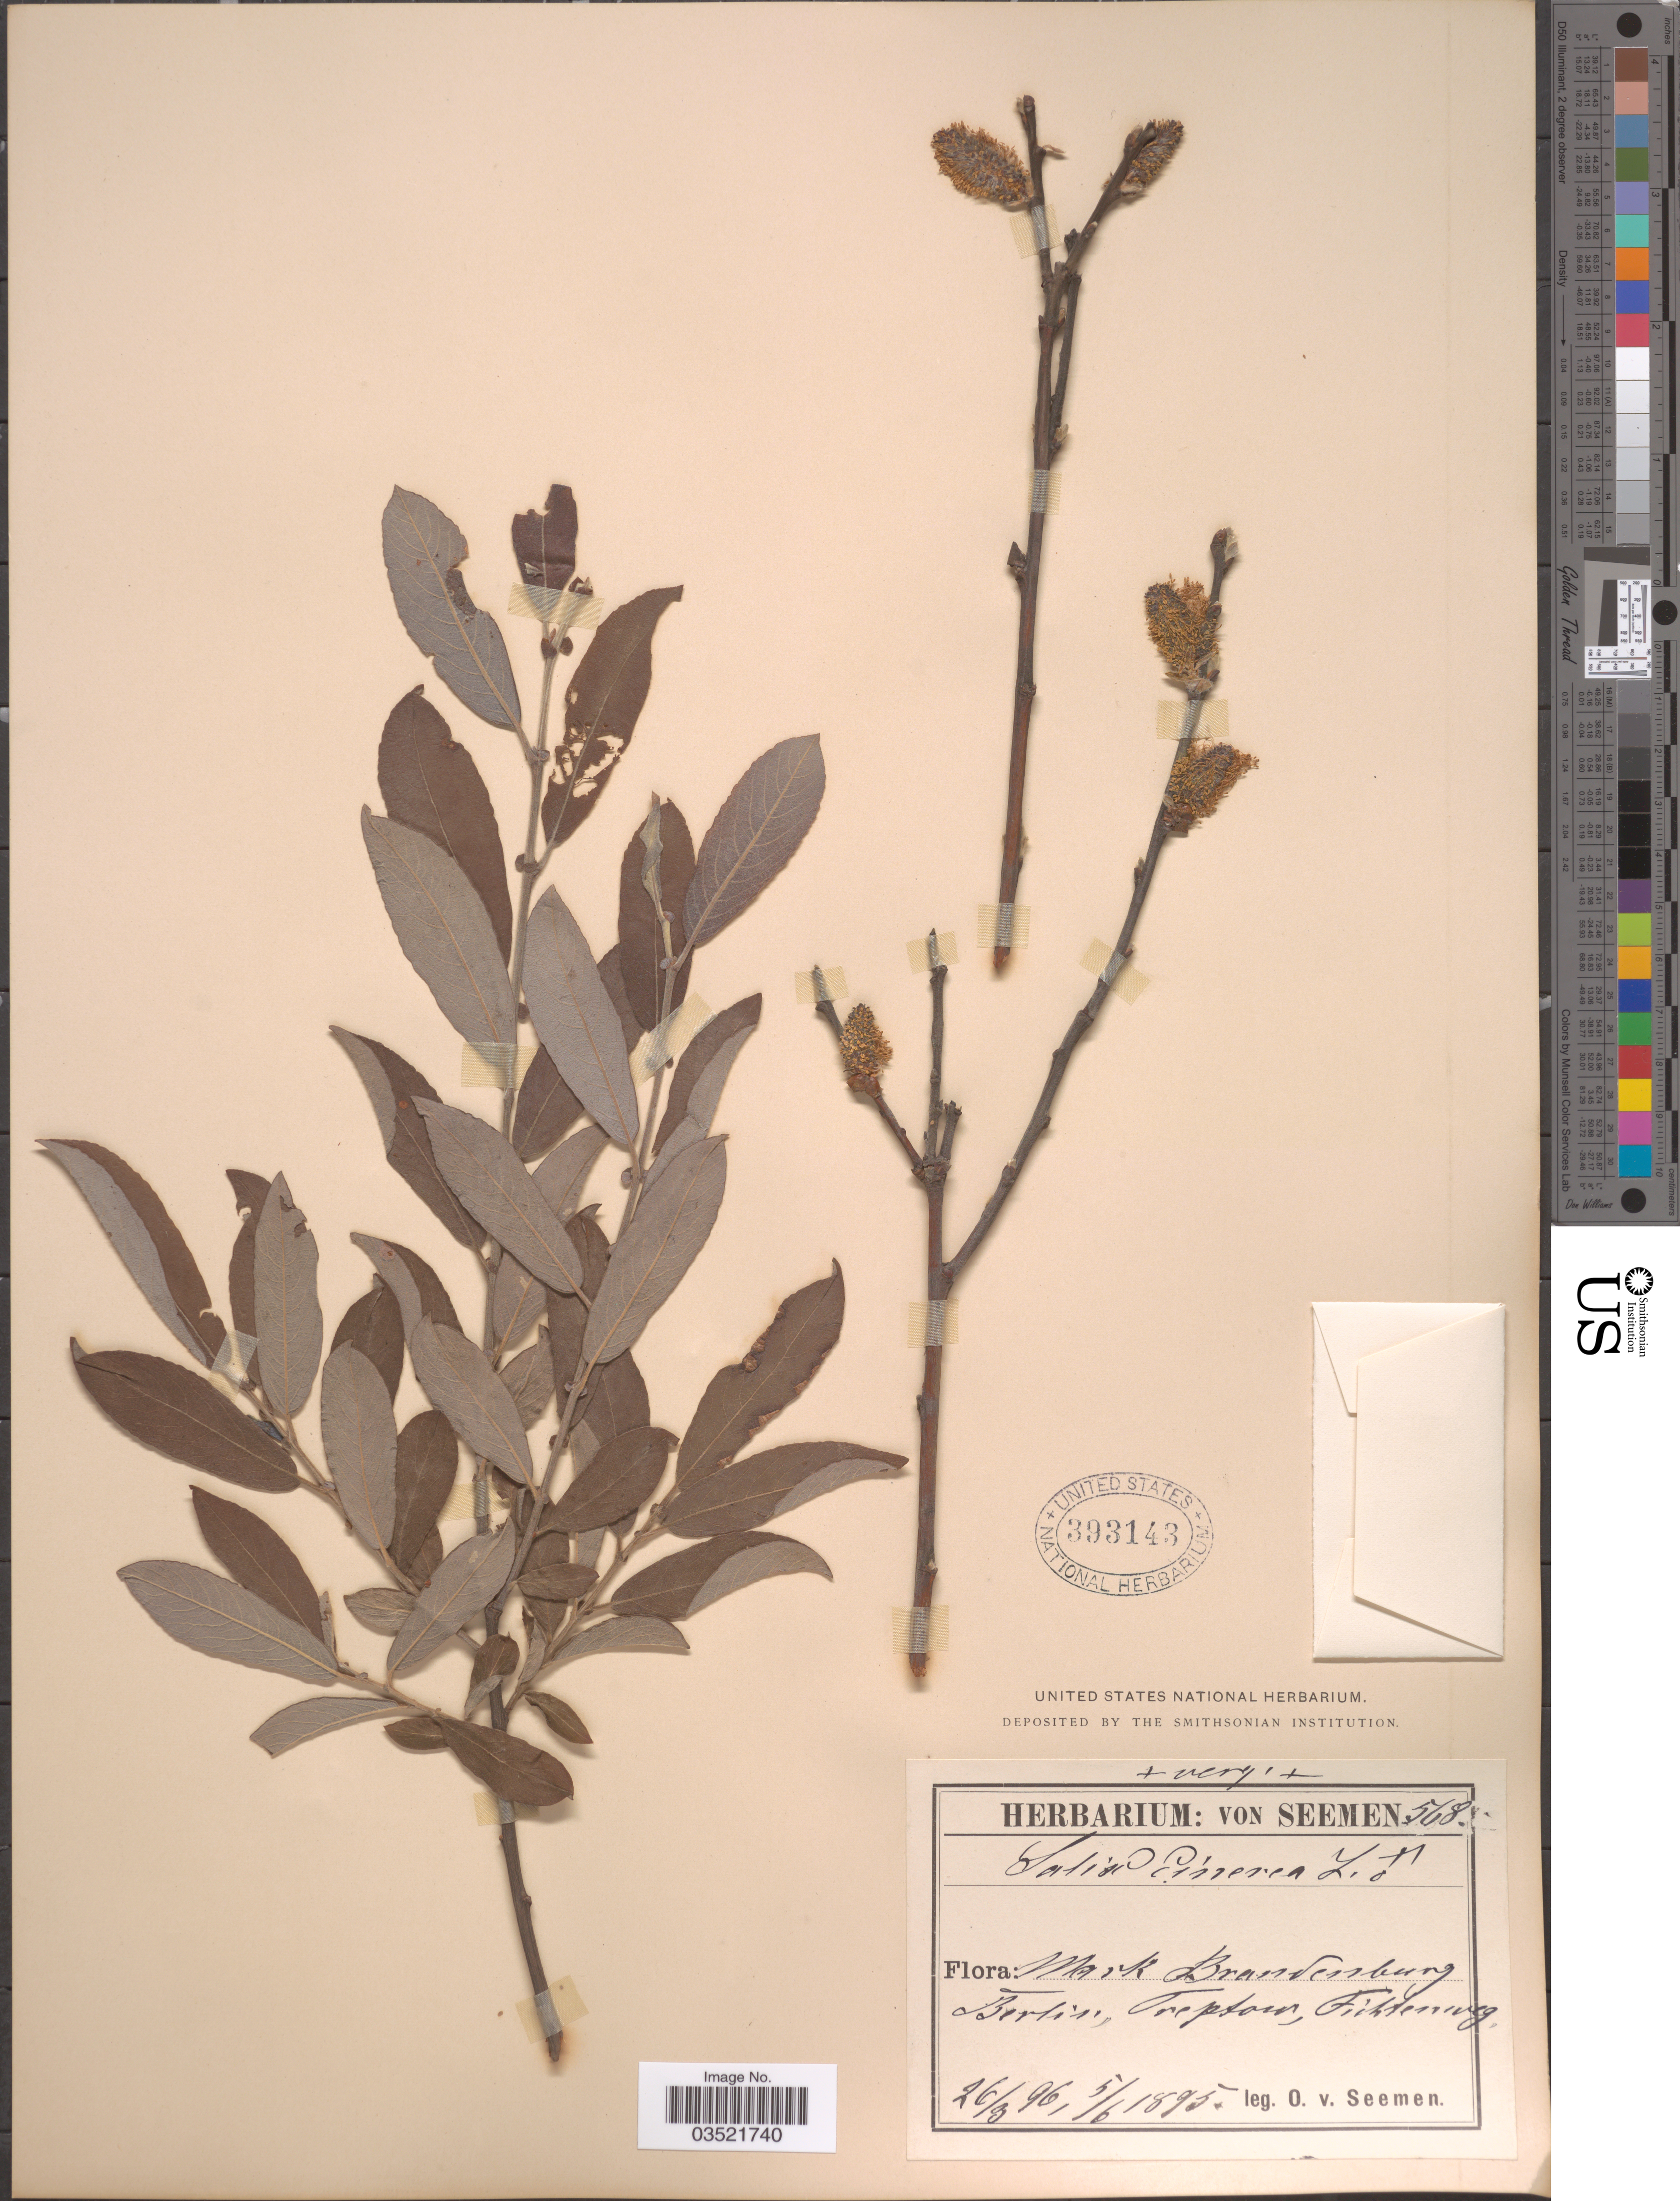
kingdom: Plantae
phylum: Tracheophyta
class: Magnoliopsida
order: Malpighiales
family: Salicaceae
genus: Salix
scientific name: Salix cinerea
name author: L.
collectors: K. O. von Seemen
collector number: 568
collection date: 1895-06-05/1896-03-26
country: Germany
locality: Mark Brandenburg, Berlin, Treptow, Fichtenweg.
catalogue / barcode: US 393143